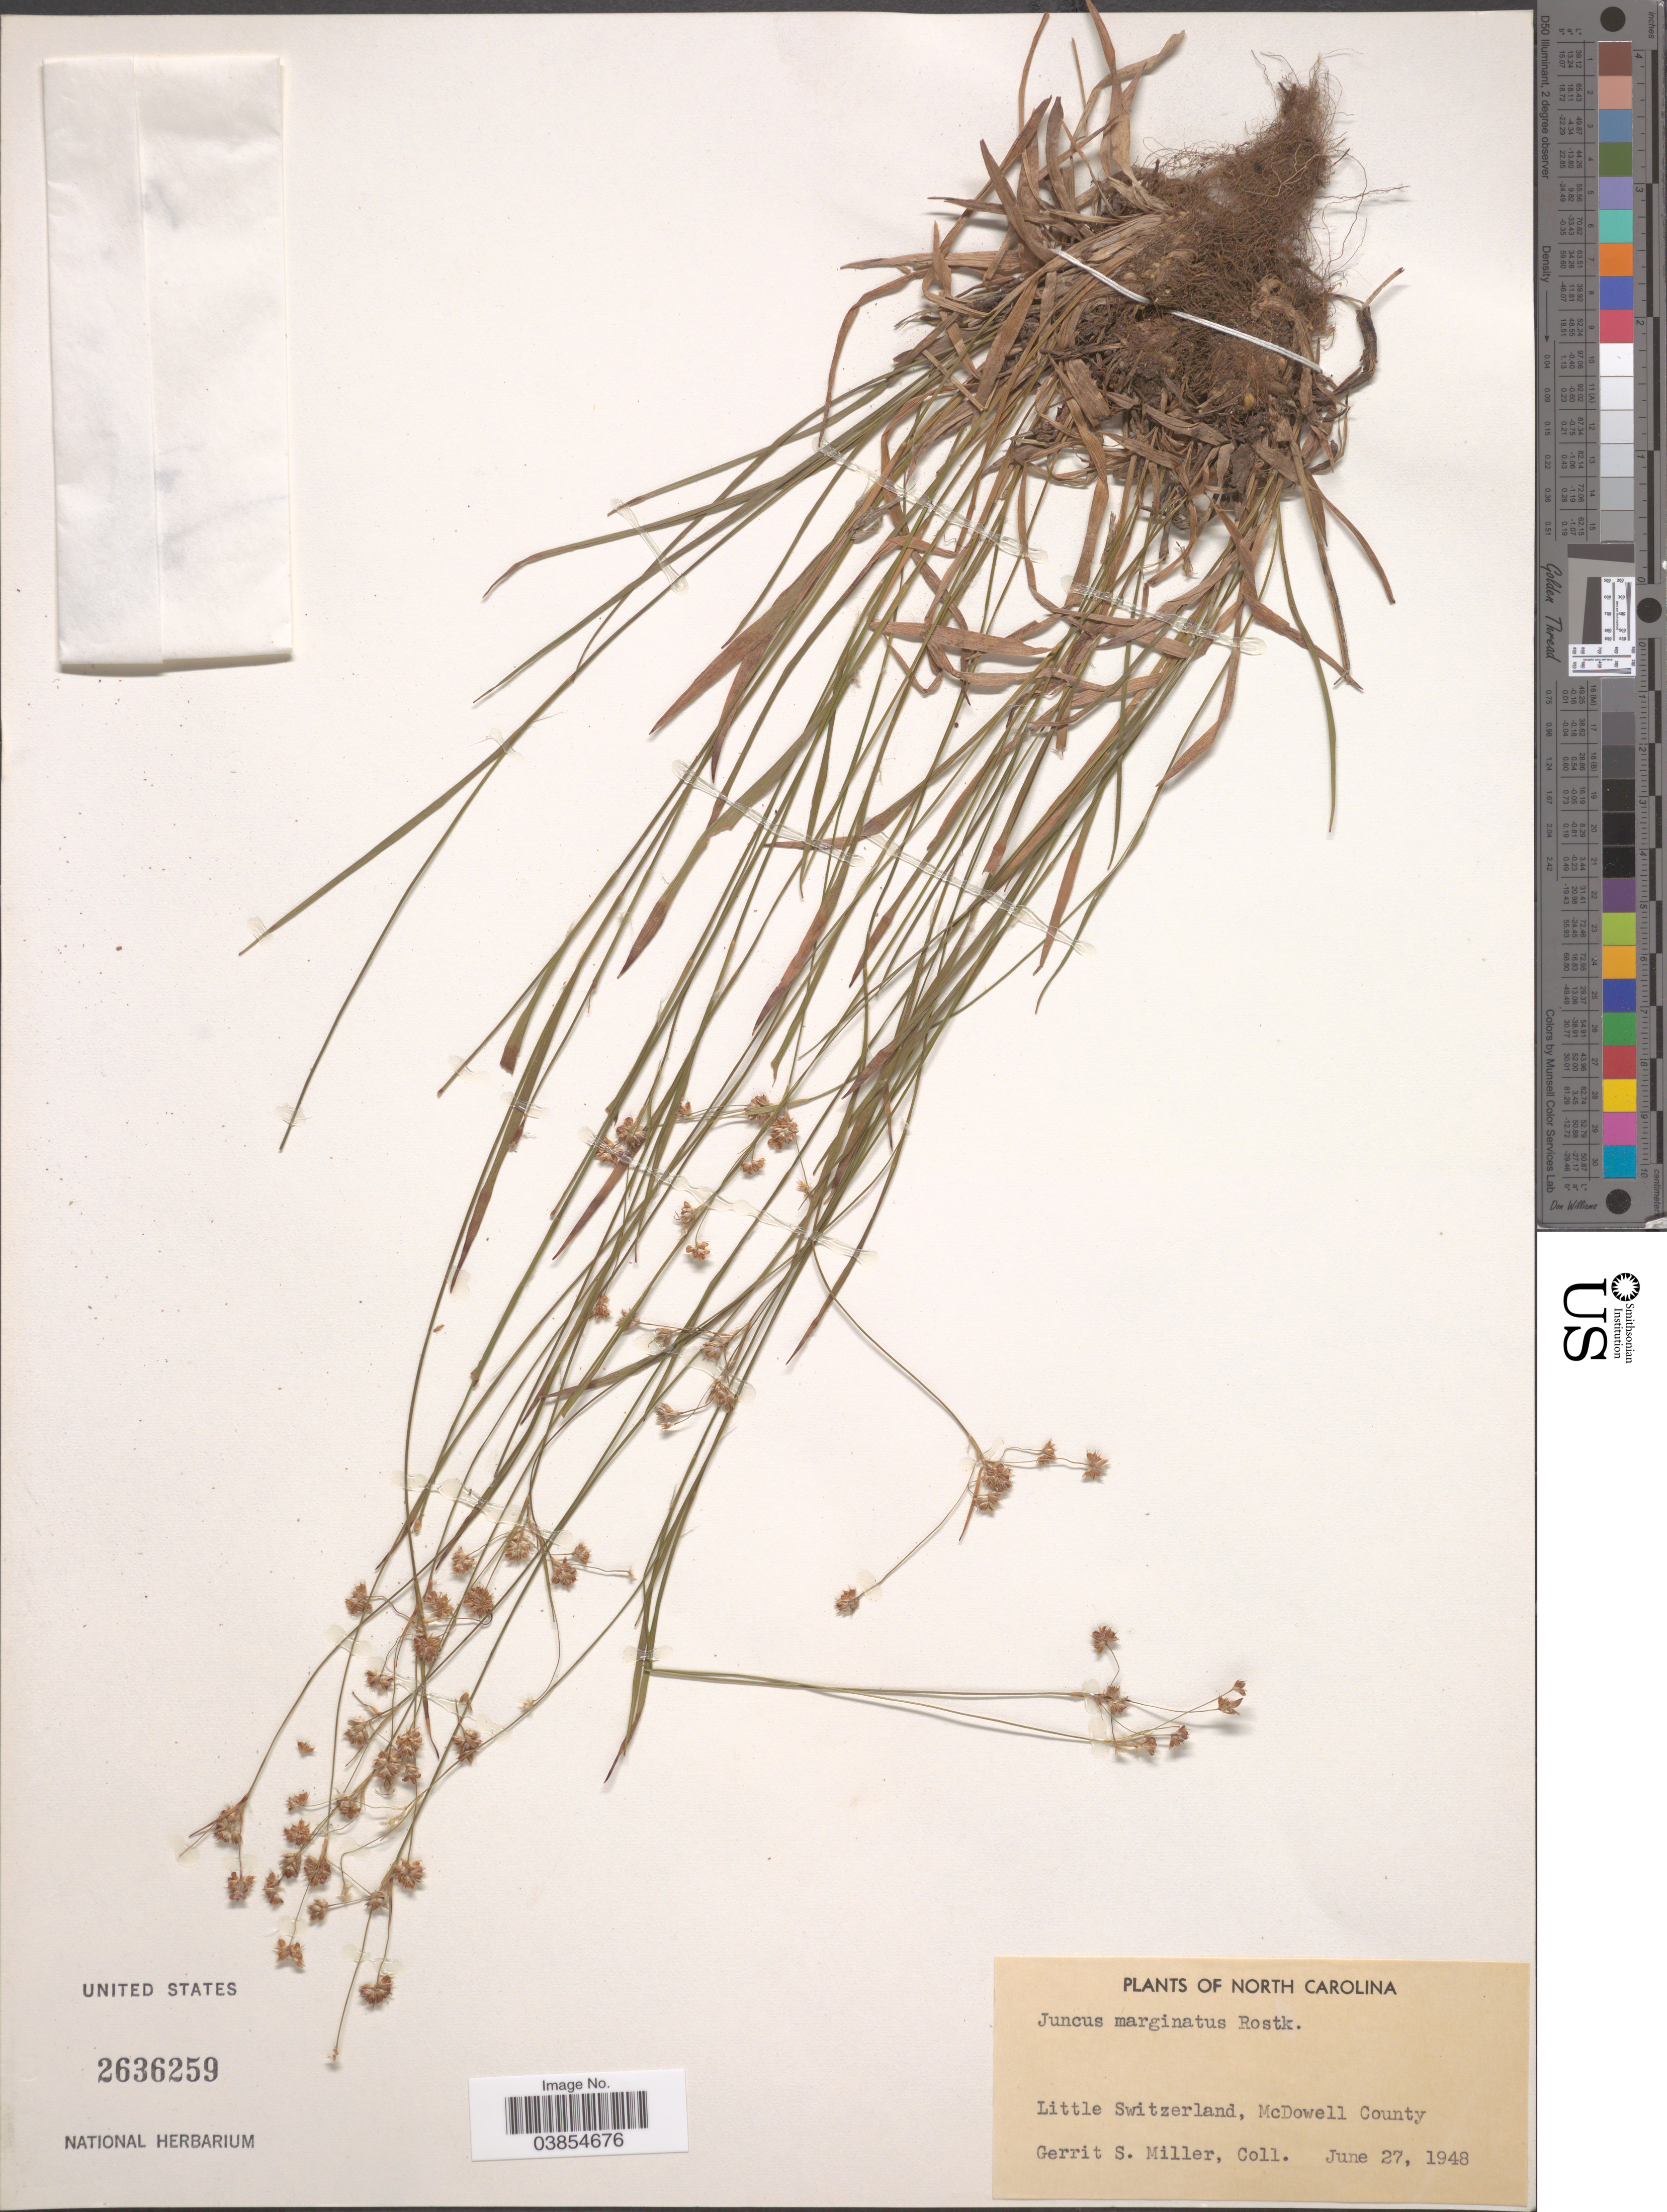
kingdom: Plantae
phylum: Tracheophyta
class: Liliopsida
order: Poales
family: Juncaceae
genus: Juncus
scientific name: Juncus marginatus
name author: Rostk.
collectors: G. S. Miller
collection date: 1948-06-27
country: United States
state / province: North Carolina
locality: Little Switzerland, McDowell County.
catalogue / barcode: US 2636259